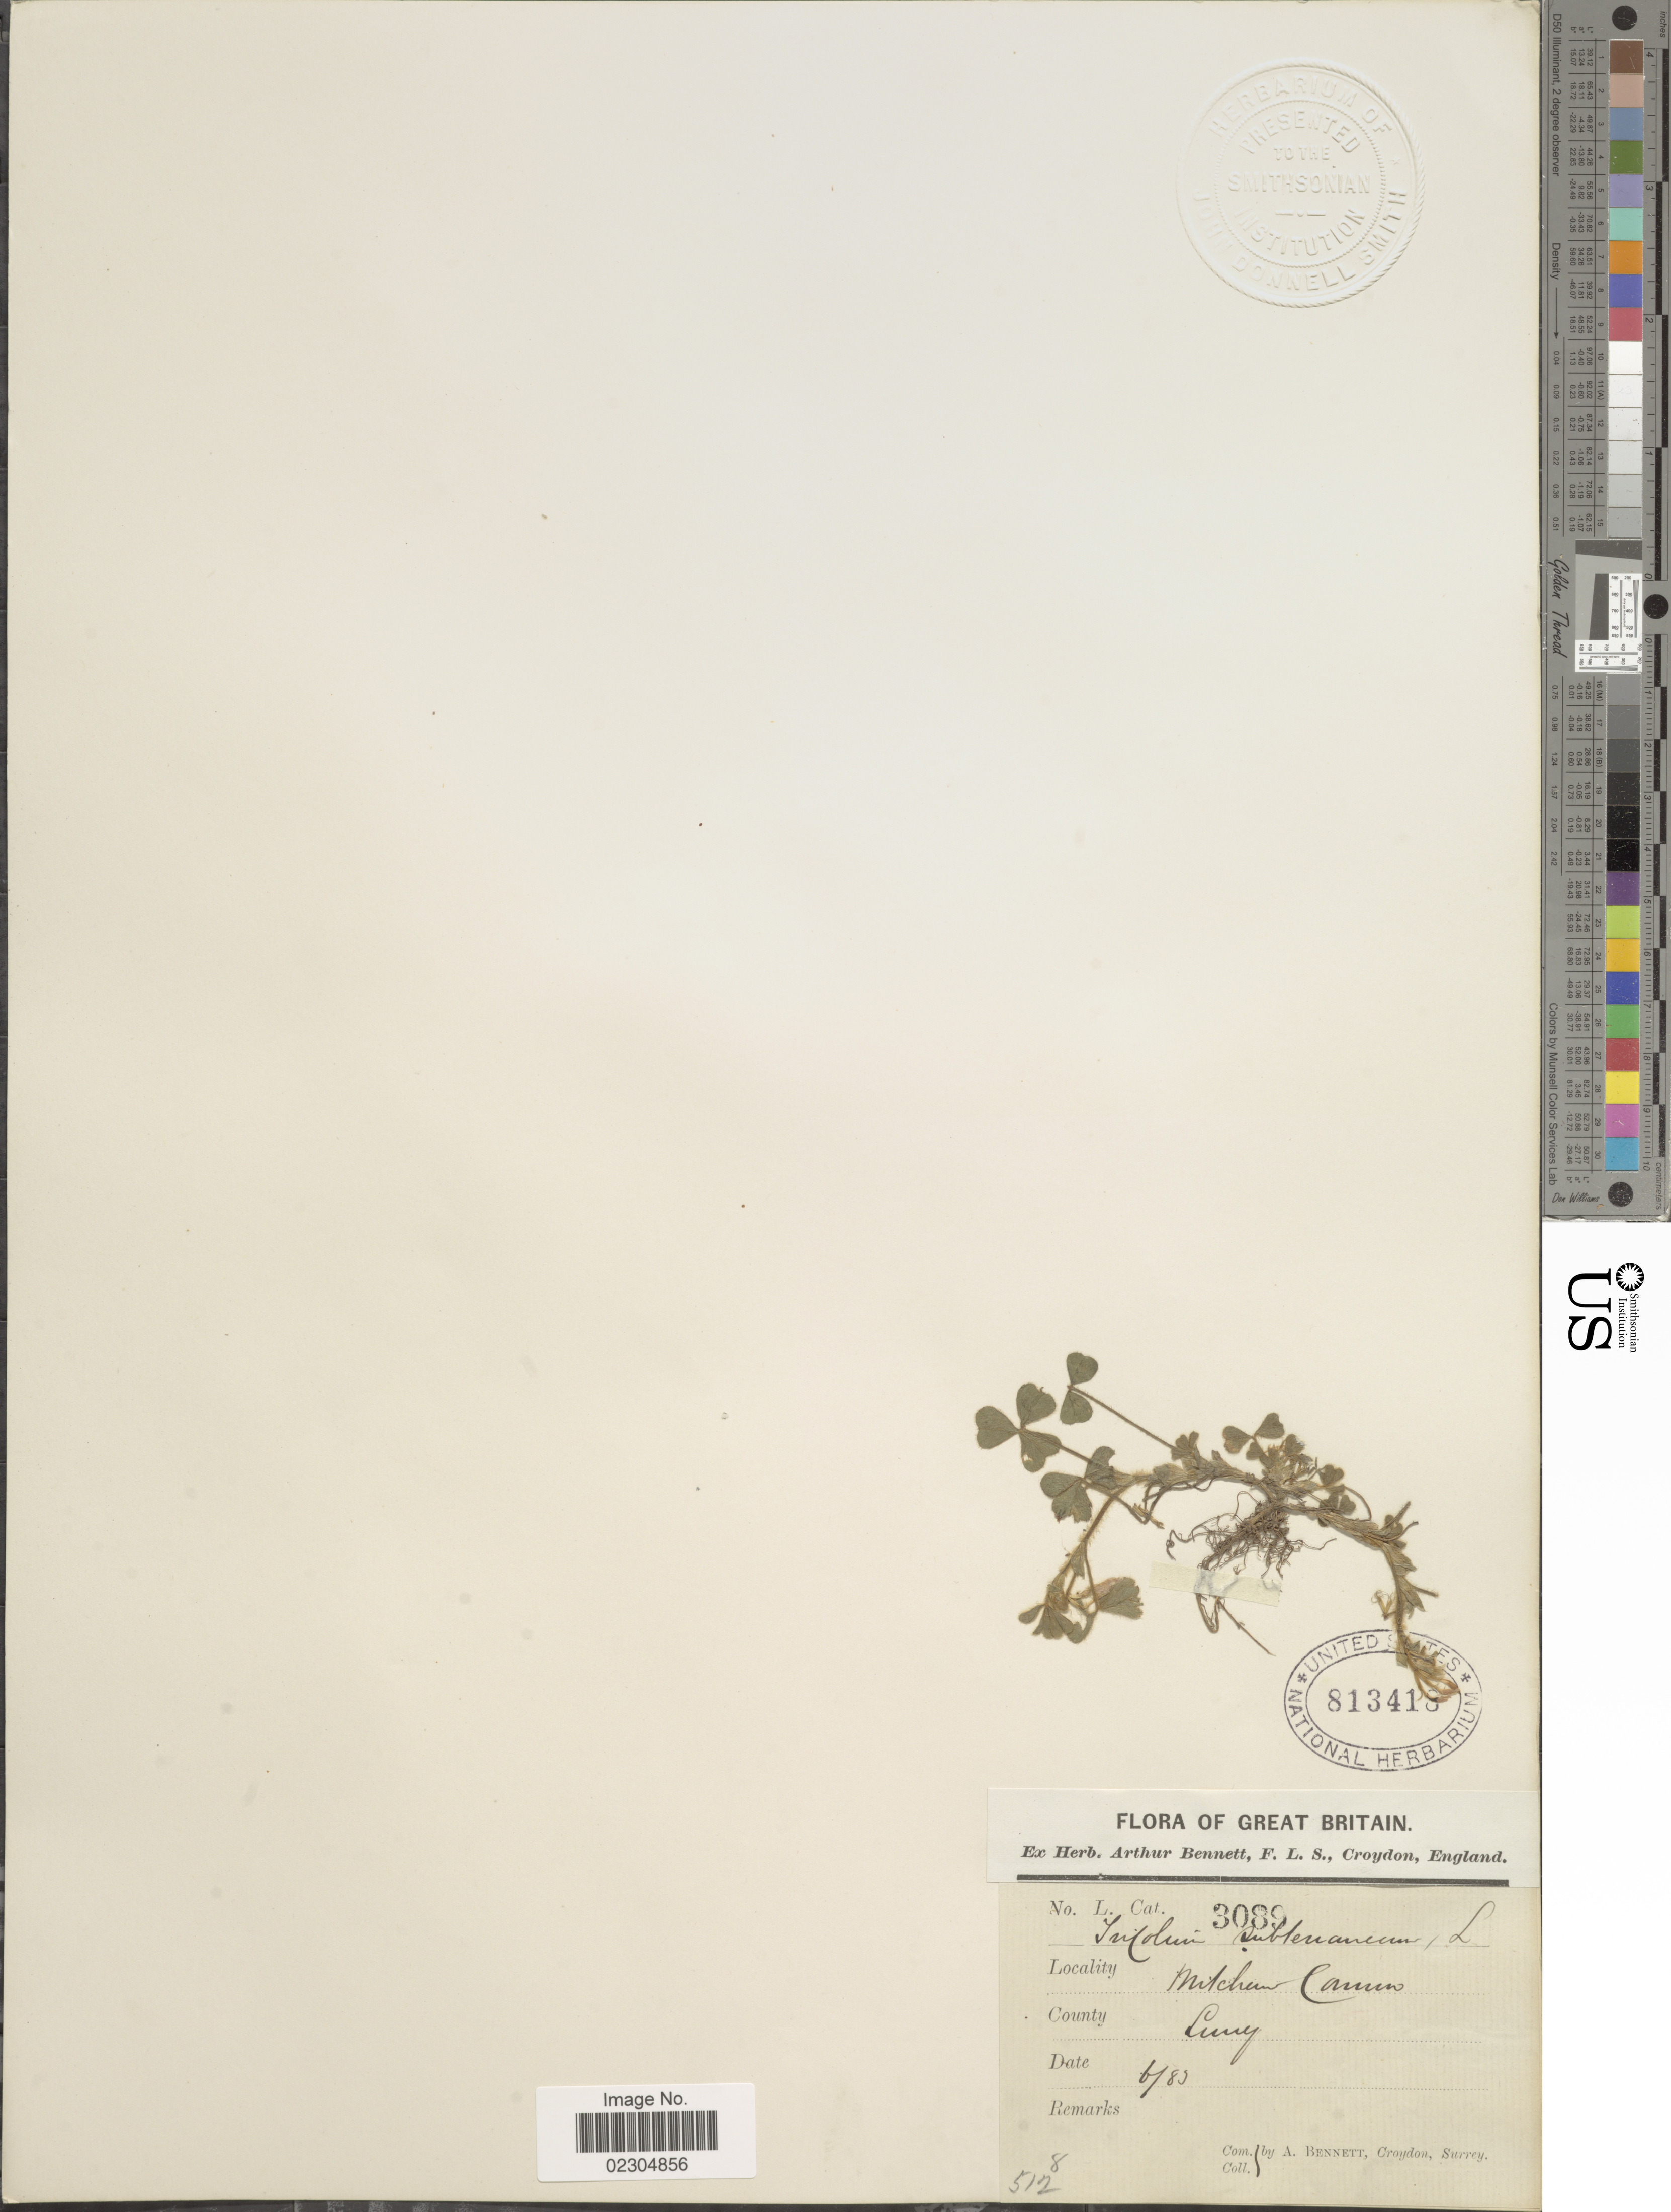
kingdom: Plantae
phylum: Tracheophyta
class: Magnoliopsida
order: Fabales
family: Fabaceae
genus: Trifolium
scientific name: Trifolium subterraneum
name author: L.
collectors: A. Bennett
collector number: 3089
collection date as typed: Transcribed d/m/y: /6/83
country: United Kingdom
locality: Mitchem Carmen County Surrey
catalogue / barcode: US 813418